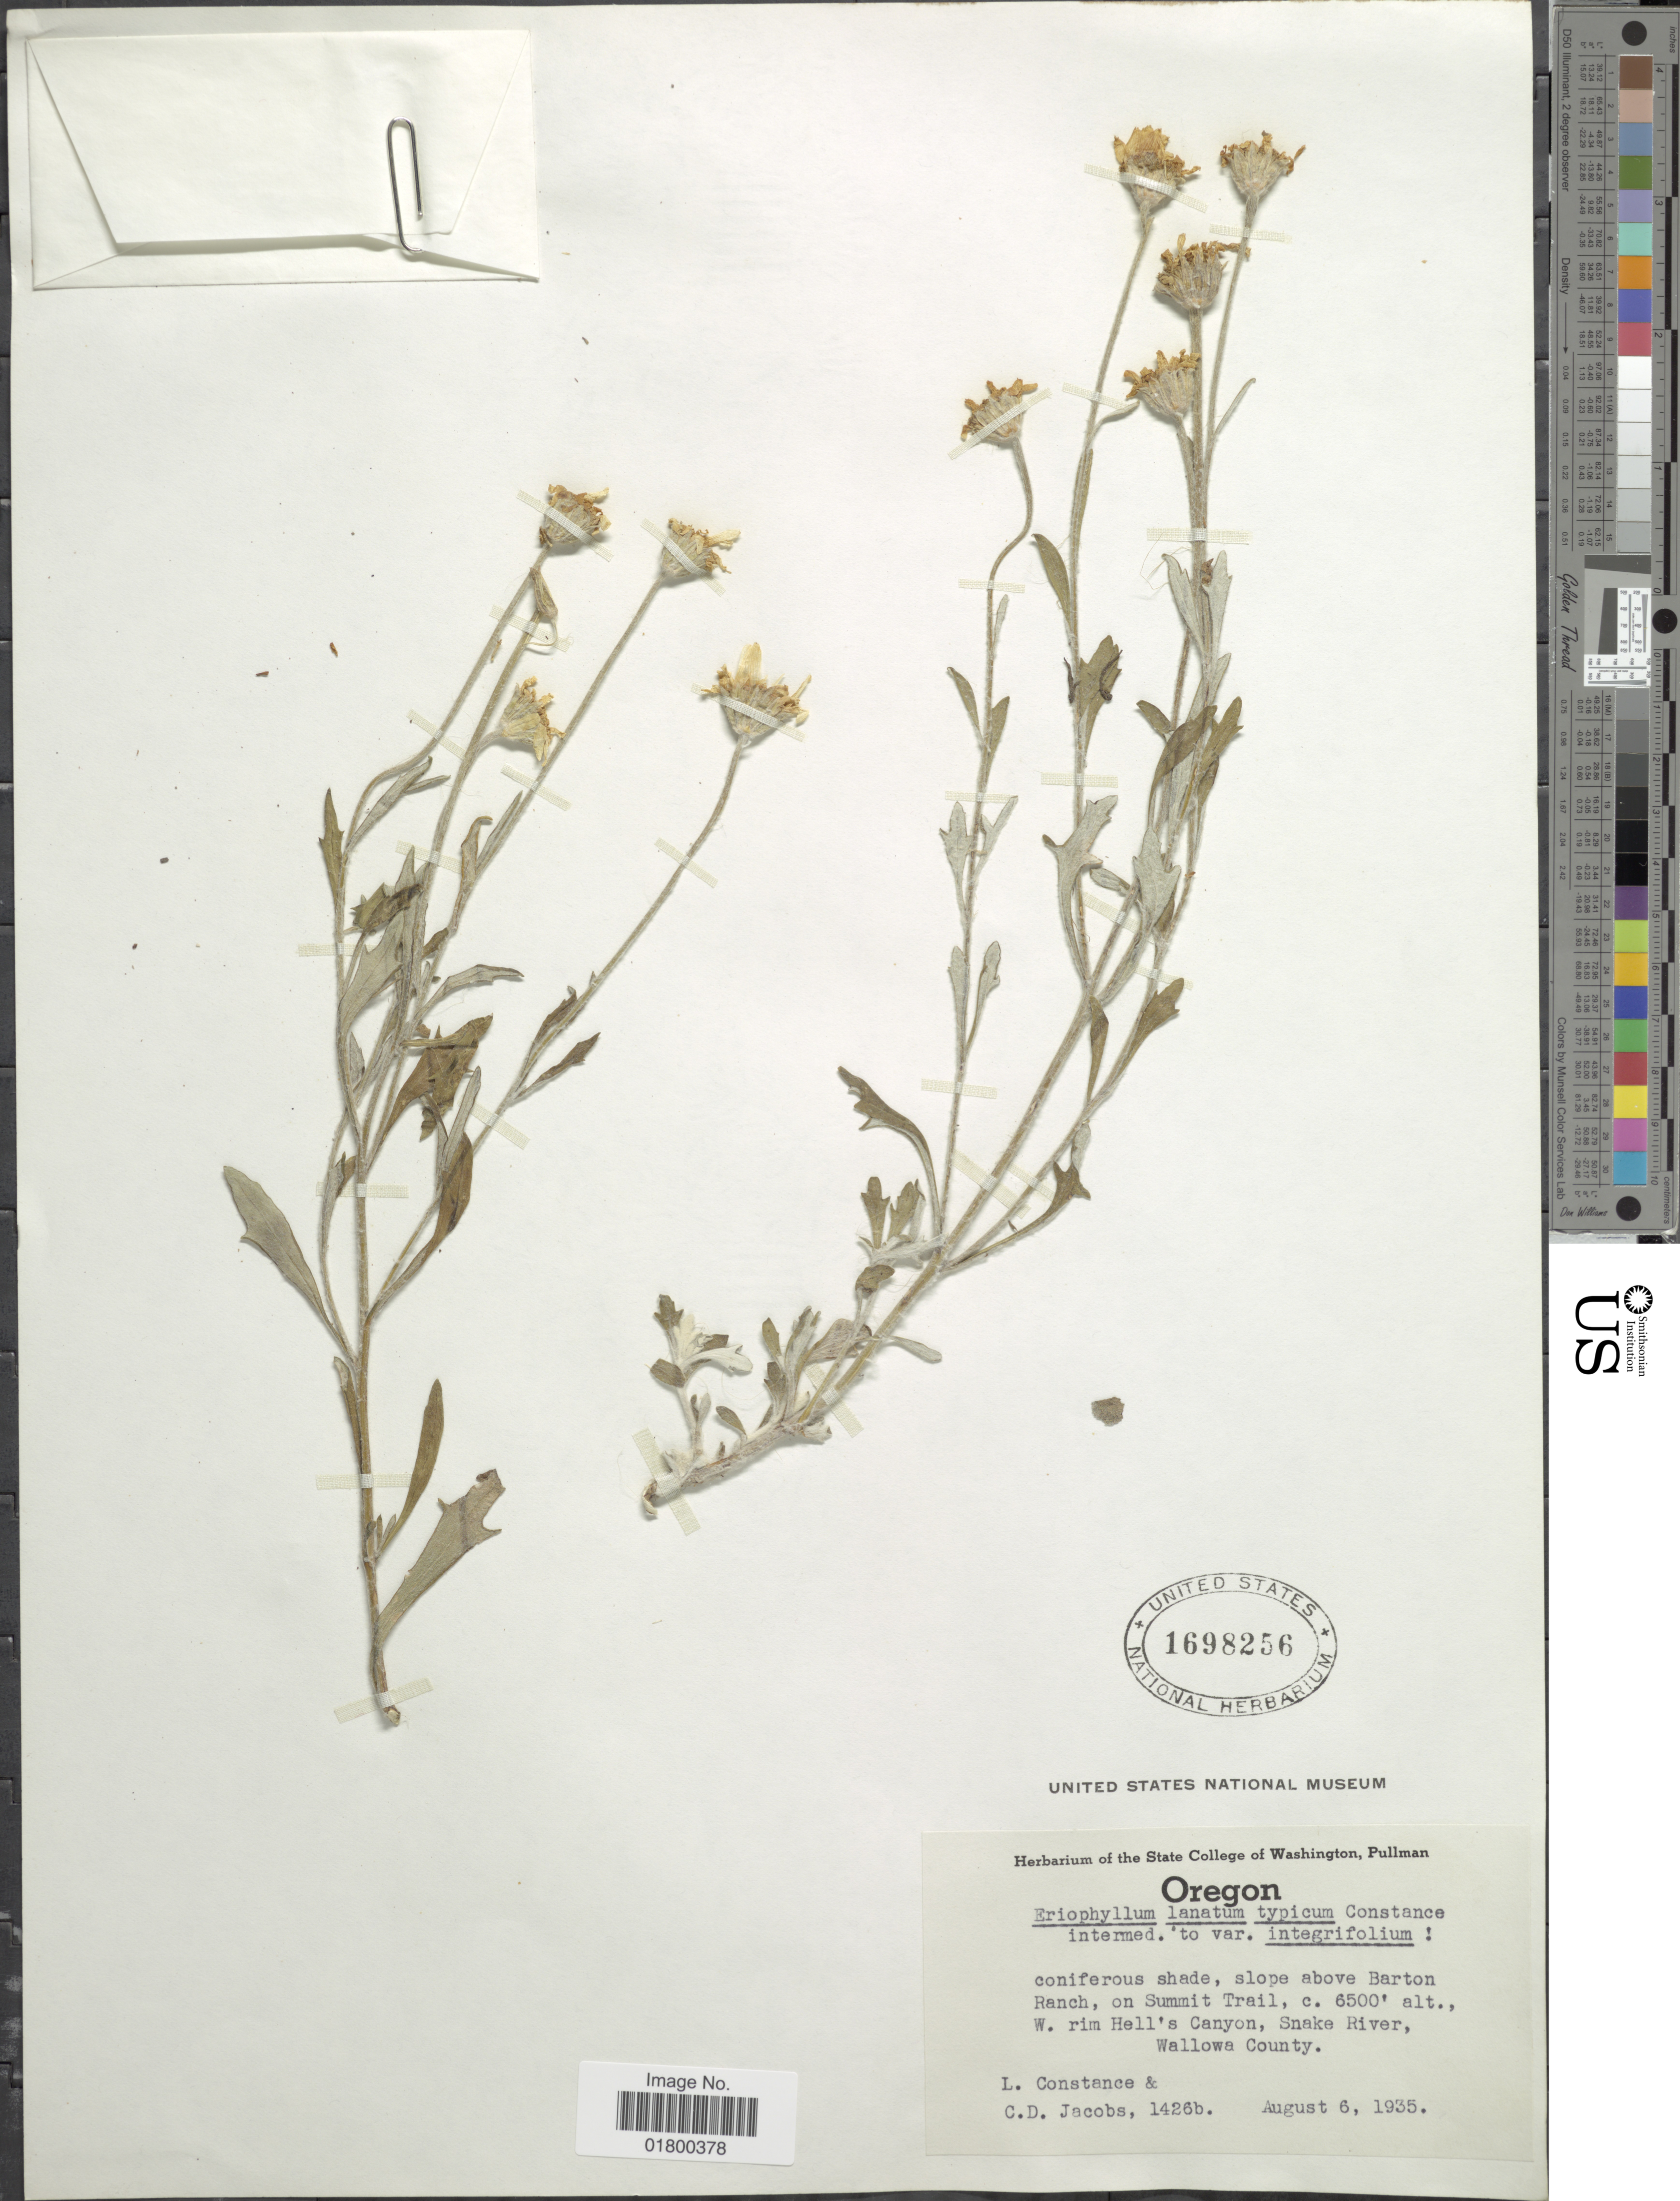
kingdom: Plantae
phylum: Tracheophyta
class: Magnoliopsida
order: Asterales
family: Asteraceae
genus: Eriophyllum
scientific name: Eriophyllum lanatum var. lanatum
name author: (Pursh) J. Forbes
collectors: L. Constance & C. D. Jacobs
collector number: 1426b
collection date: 1935-08-06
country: United States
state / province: Oregon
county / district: Wallowa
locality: Slope above Barton Ranch, on Summit Trail, W. rim Hell's Canyon, Snake River, Wallowa County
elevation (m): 1981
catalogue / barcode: US 1698256